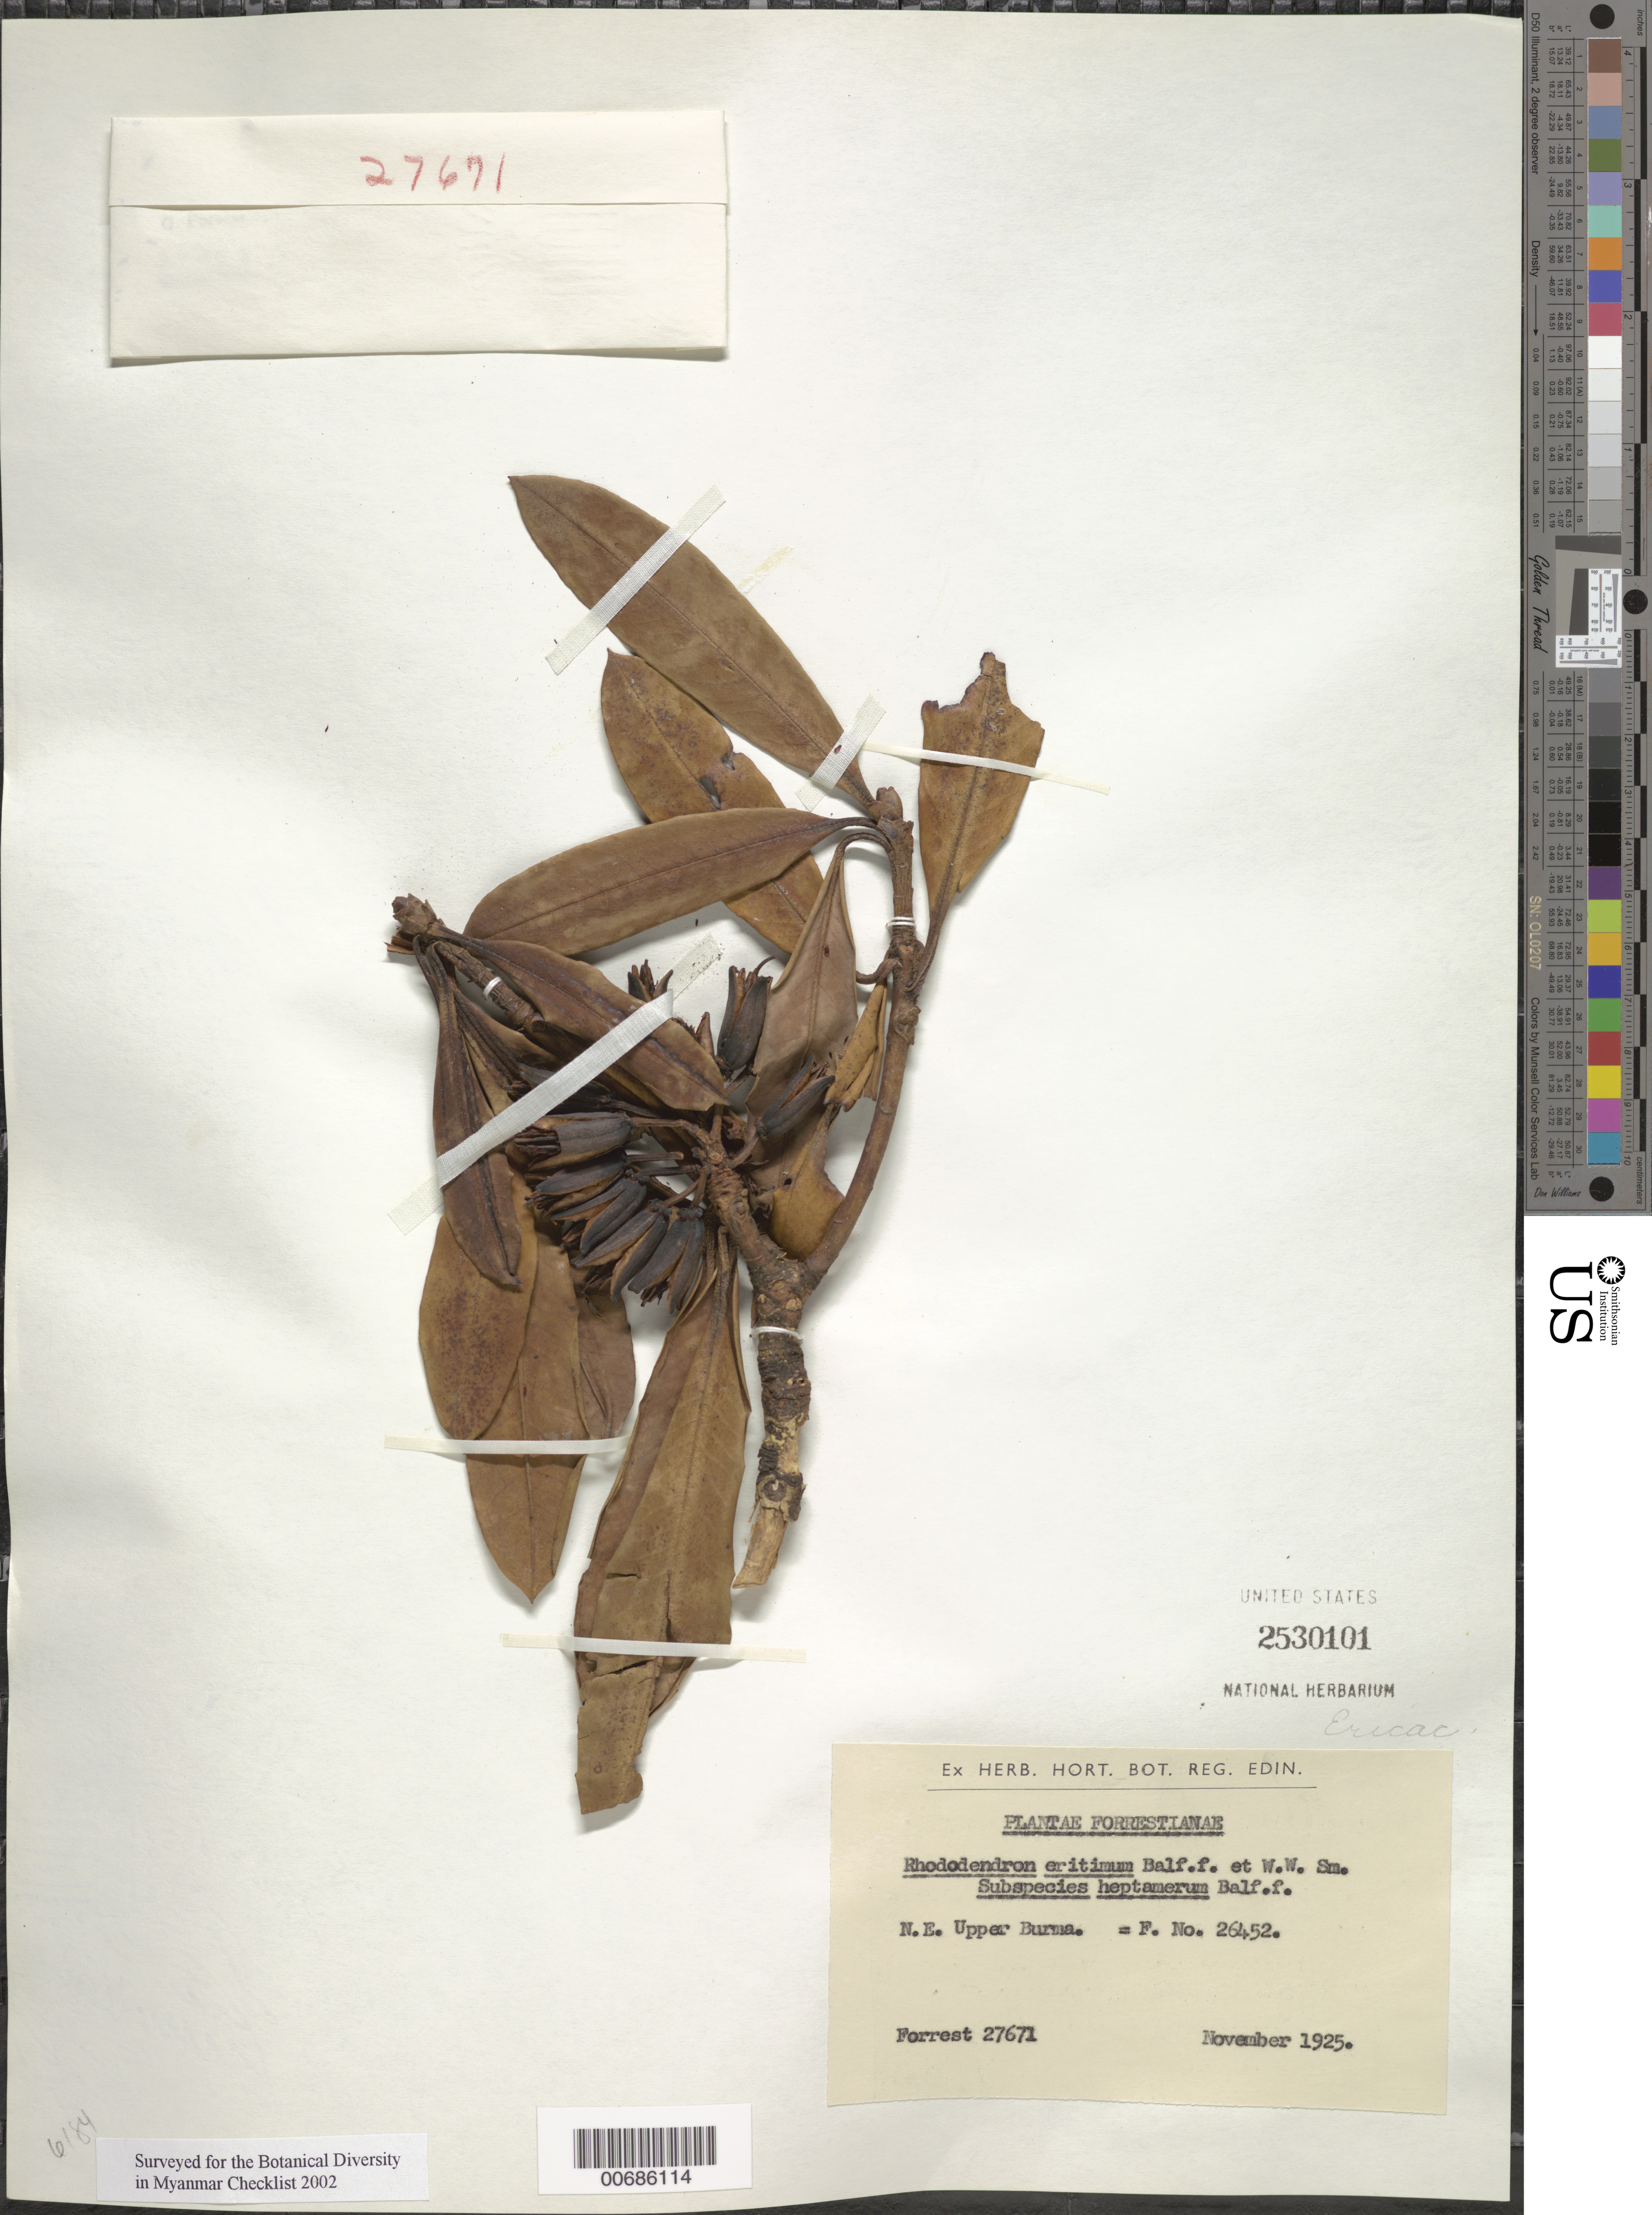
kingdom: Plantae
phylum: Tracheophyta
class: Magnoliopsida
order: Ericales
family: Ericaceae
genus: Rhododendron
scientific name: Rhododendron eritimum subsp. heptamerum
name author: Balf. f.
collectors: G. Forrest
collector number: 27671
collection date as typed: Nov 1925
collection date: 1925-11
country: Myanmar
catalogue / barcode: US 2530101